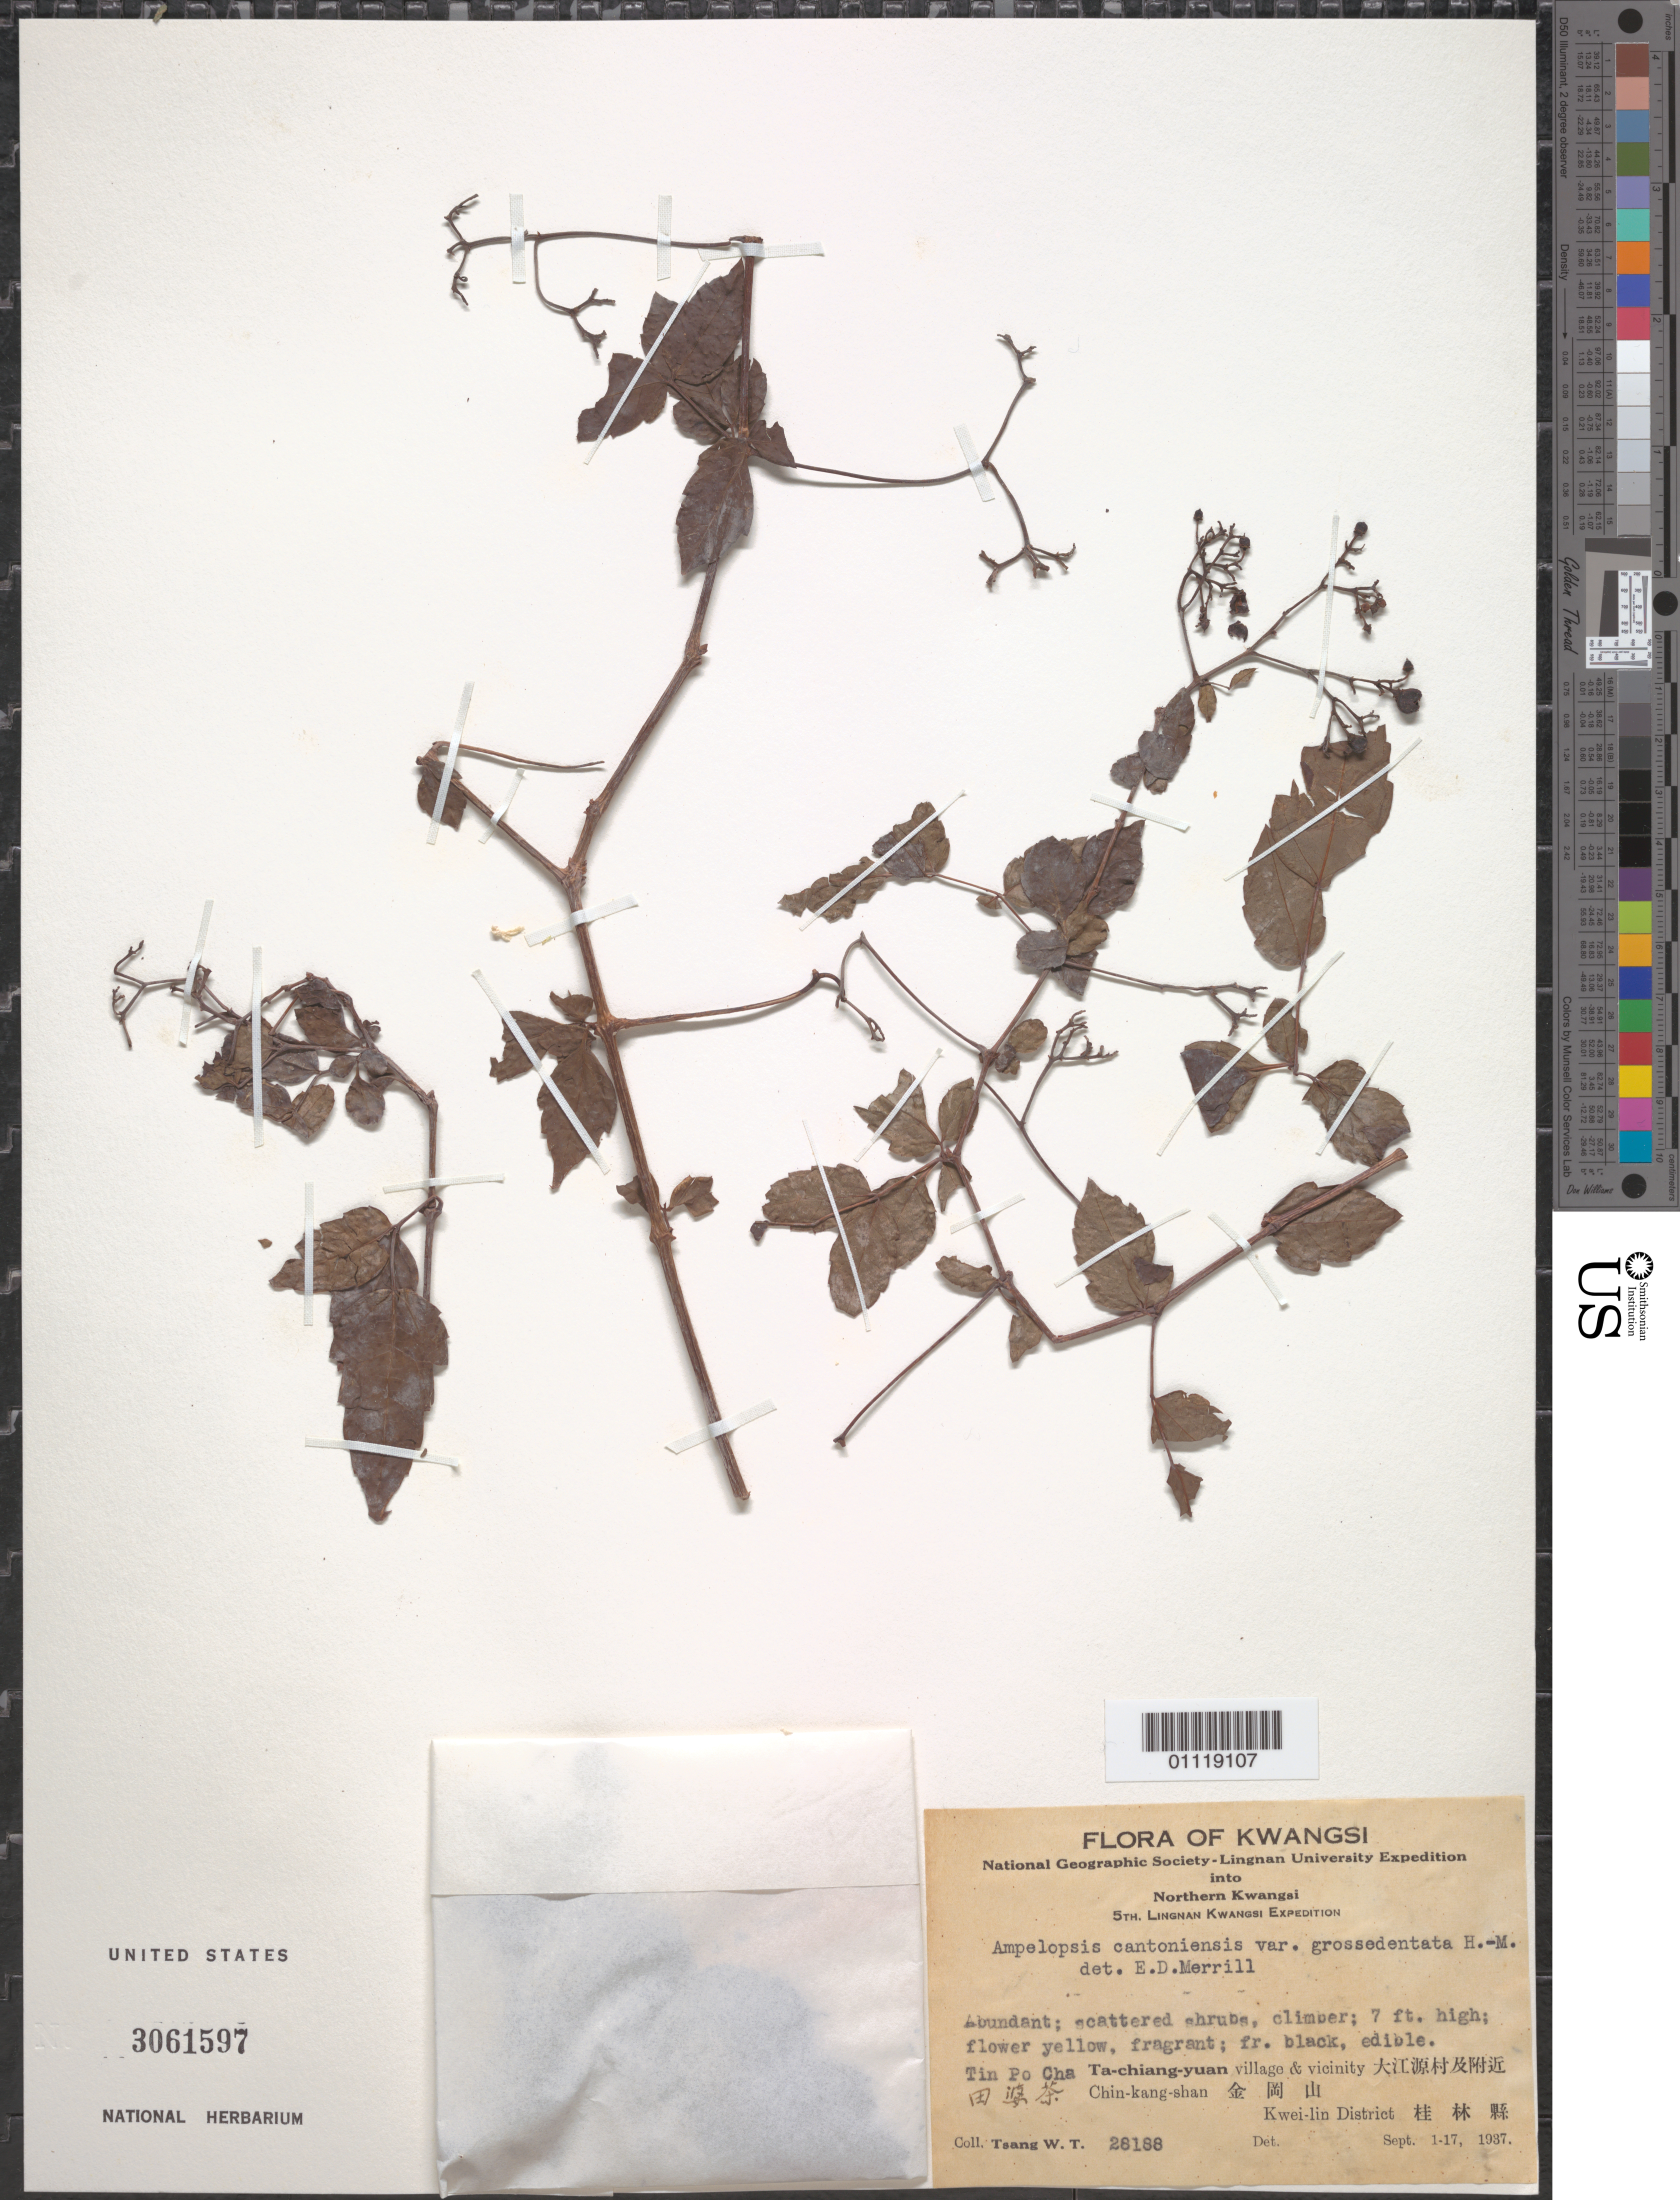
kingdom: Plantae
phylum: Tracheophyta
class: Magnoliopsida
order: Vitales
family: Vitaceae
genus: Ampelopsis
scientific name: Ampelopsis cantoniensis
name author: (W. Hook. & H.J. Arn.) Planch.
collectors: W. T. Tsang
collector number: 28188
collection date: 1937-09-01/1937-09-17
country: China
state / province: Guangxi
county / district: Kweilin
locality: Dajiangyuan village & vicinity Chin-kang-shan.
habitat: Abundant; scattered shrubs, climber.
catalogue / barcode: US 3061597